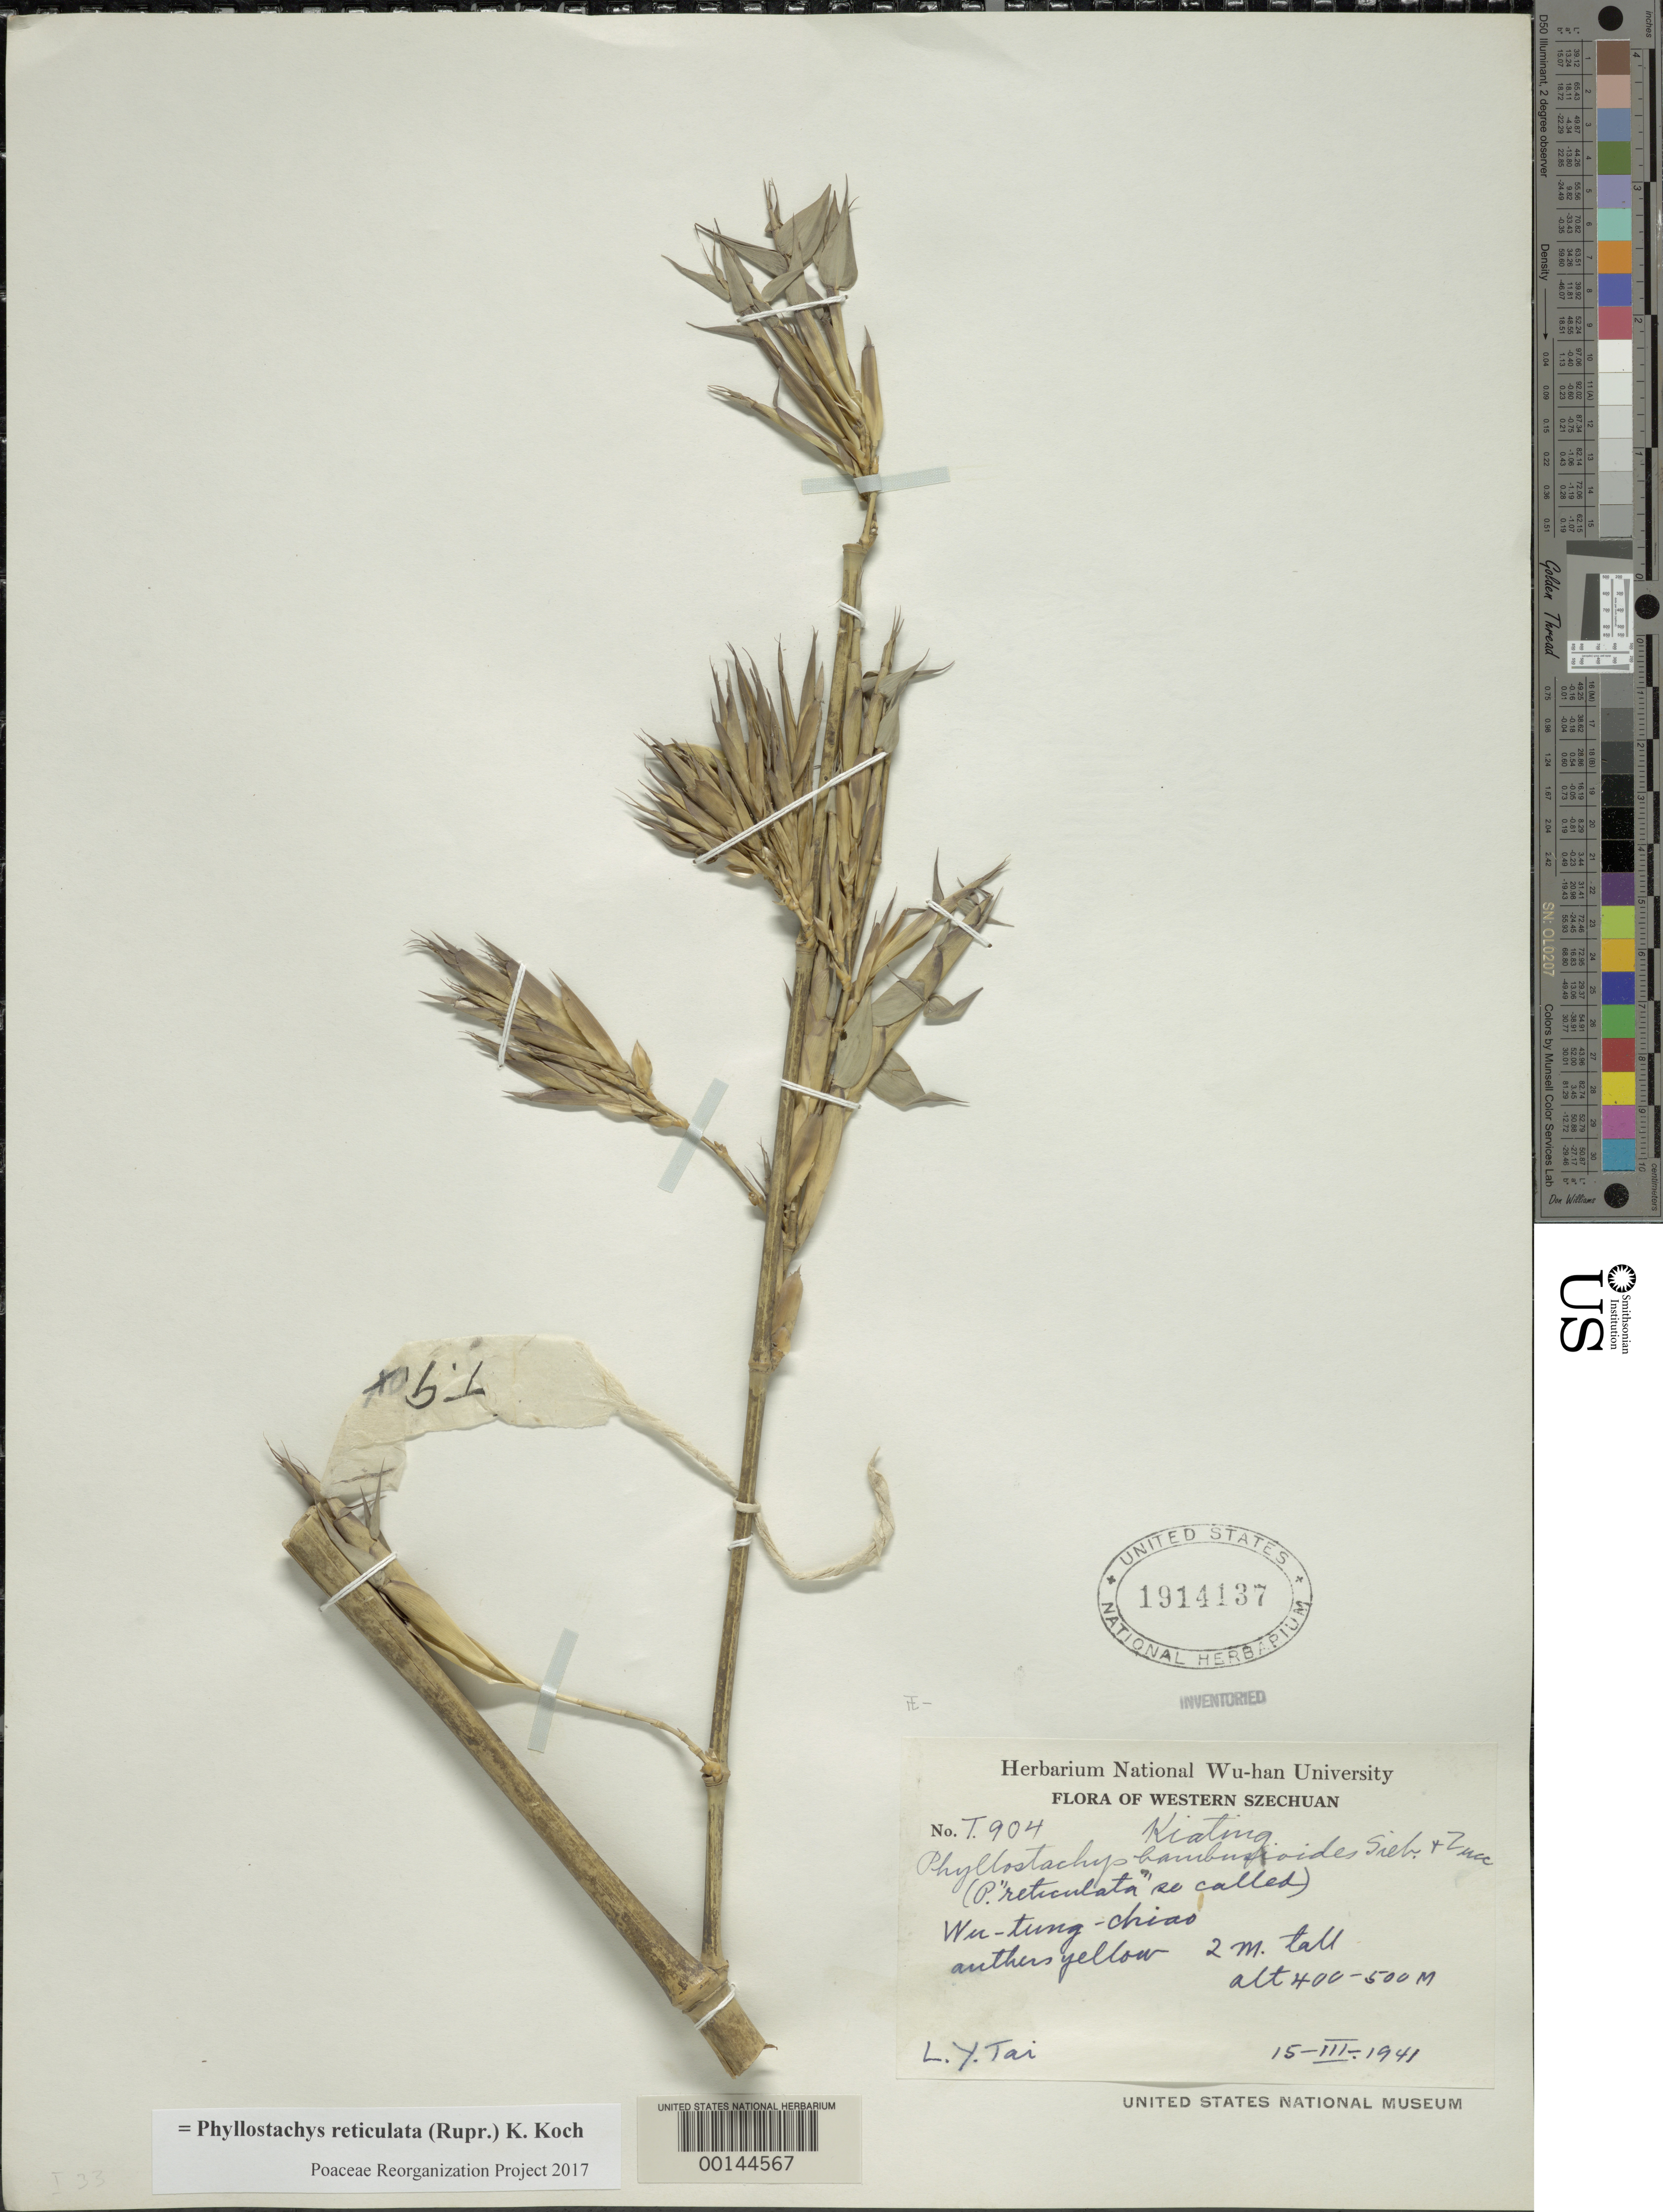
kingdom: Plantae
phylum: Tracheophyta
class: Liliopsida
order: Poales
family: Poaceae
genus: Phyllostachys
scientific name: Phyllostachys reticulata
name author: (Rupr.) K. Koch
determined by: Poaceae Reorganization Project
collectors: L. Tai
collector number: T904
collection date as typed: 15 Mar 1941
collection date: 1941-03-15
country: China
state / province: Sichuan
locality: Kiating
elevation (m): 400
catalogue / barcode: US 1914137